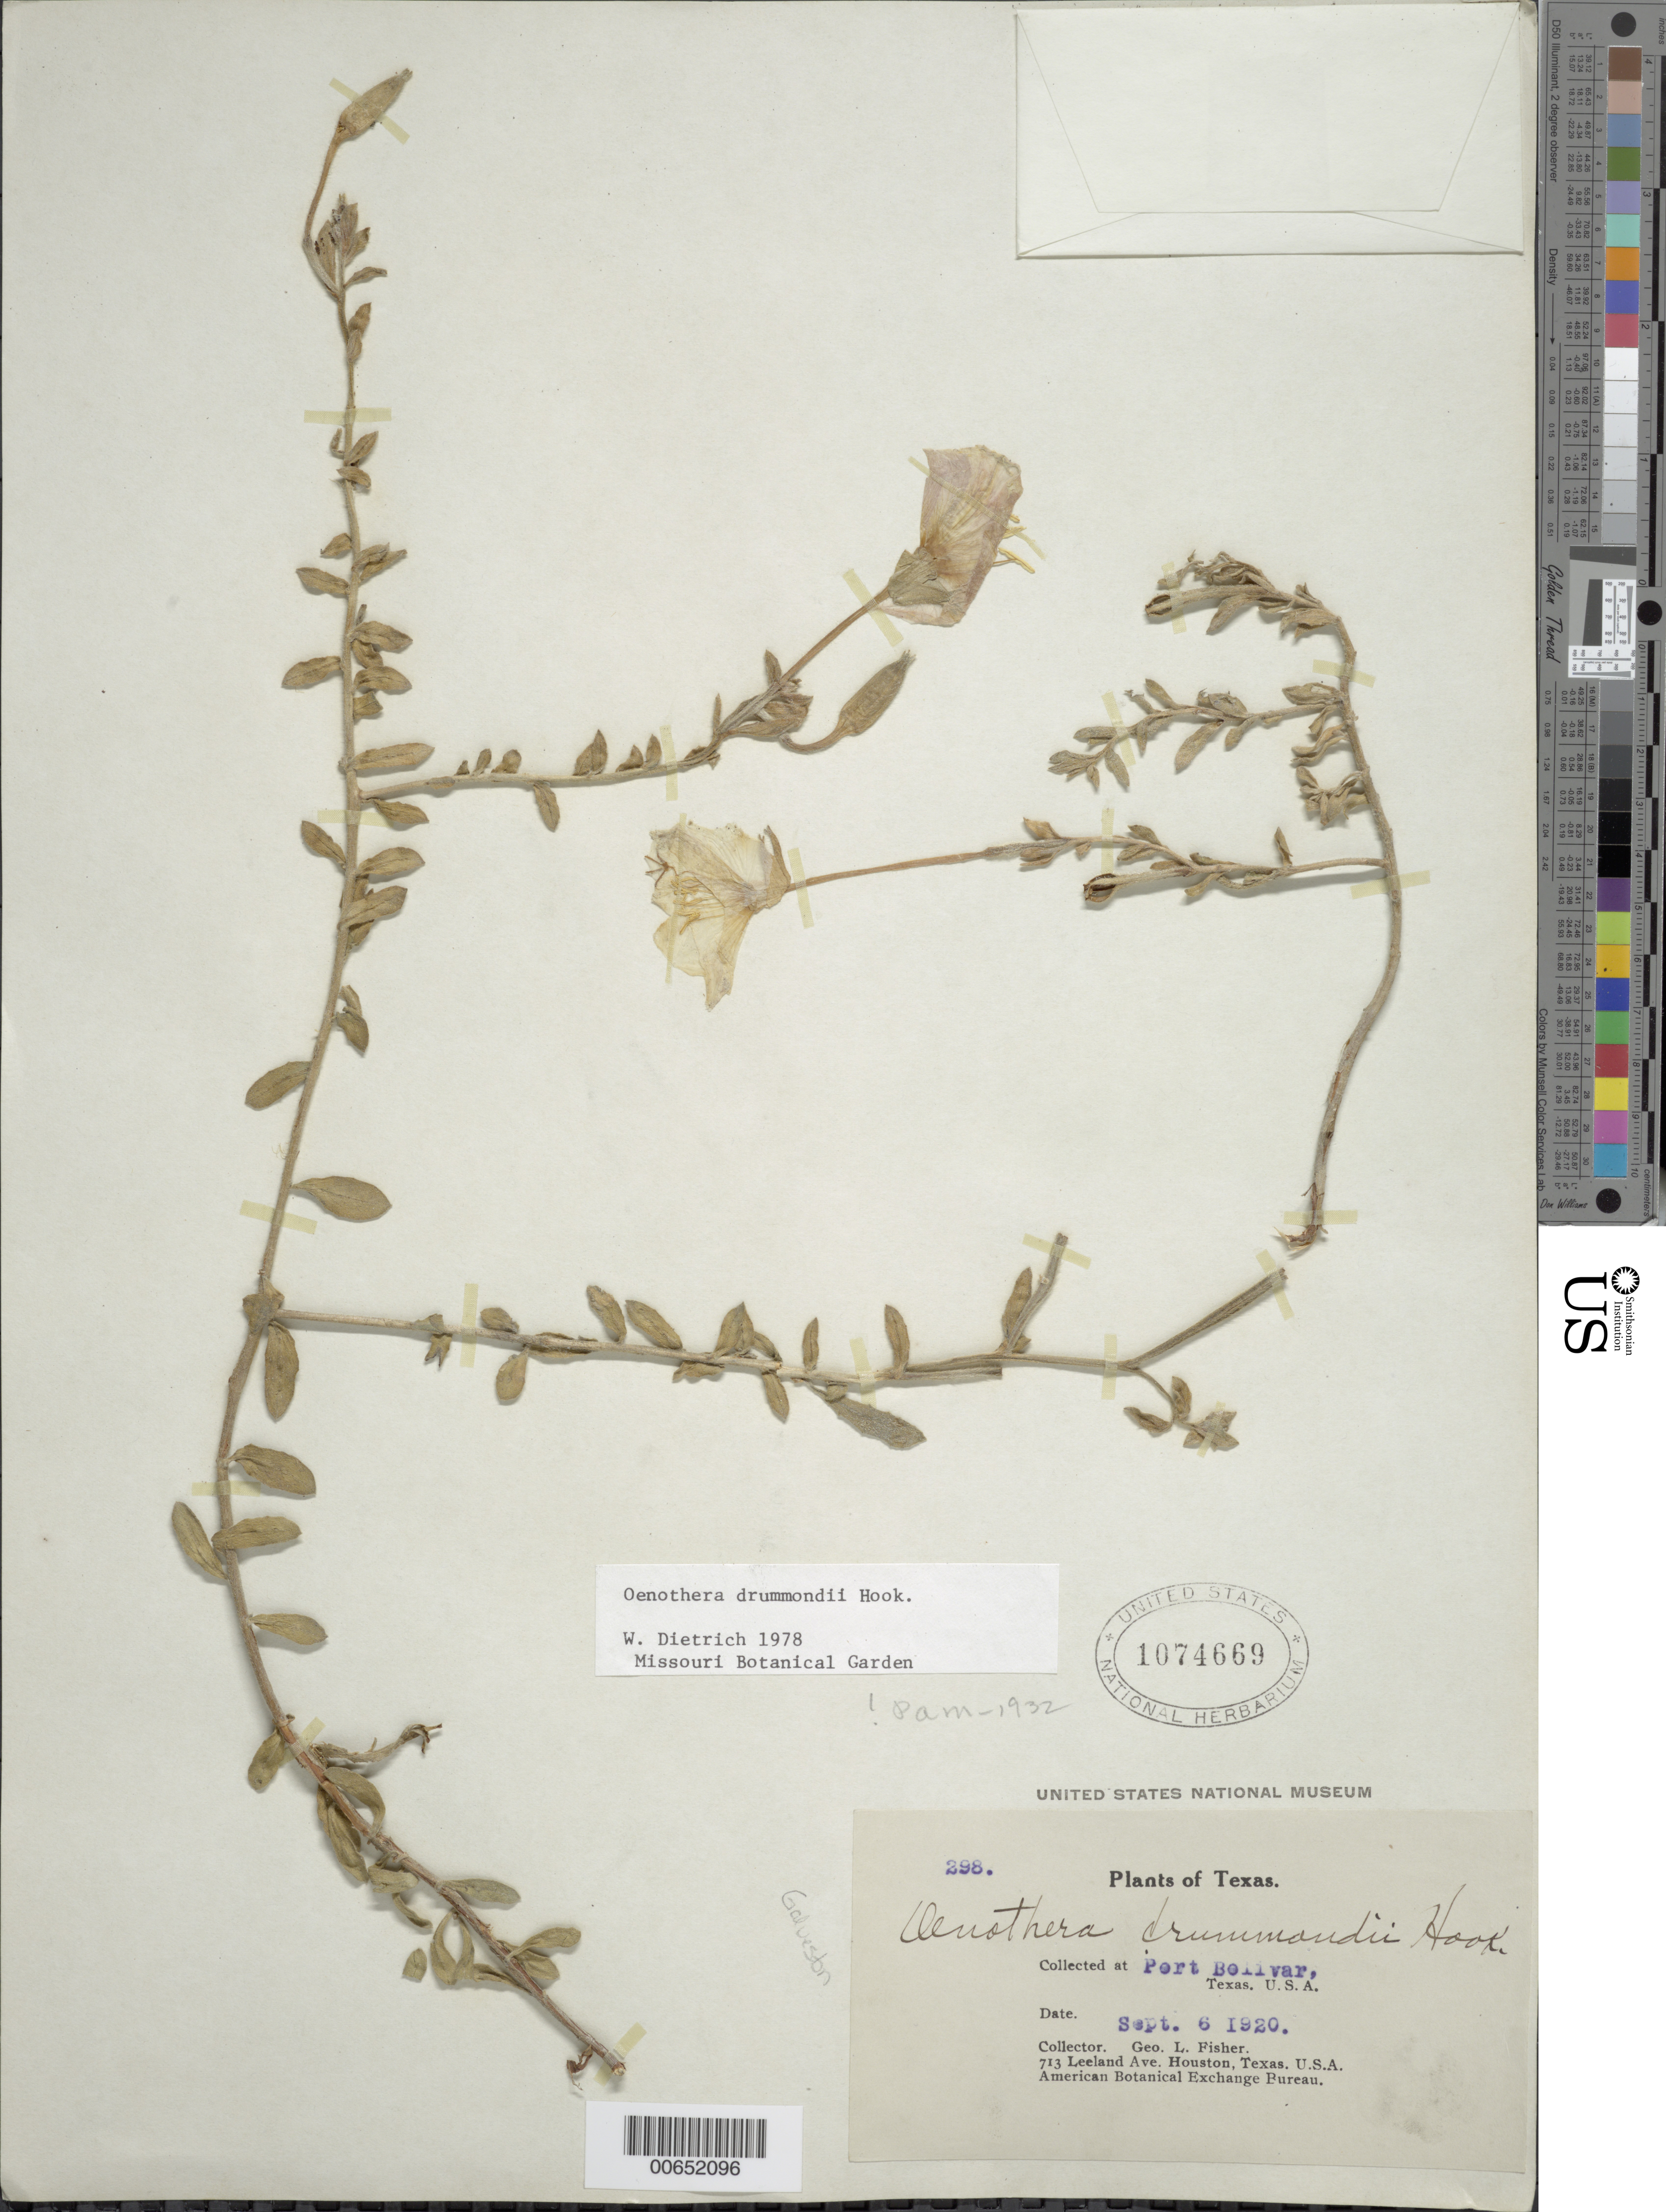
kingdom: Plantae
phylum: Tracheophyta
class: Magnoliopsida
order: Myrtales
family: Onagraceae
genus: Oenothera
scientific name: Oenothera drummondii subsp. drummondii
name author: Hook.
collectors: G. L. Fisher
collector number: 298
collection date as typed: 06 Sep 1920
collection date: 1920-09-06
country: United States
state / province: Texas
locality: Port Bolivar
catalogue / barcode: US 1074669